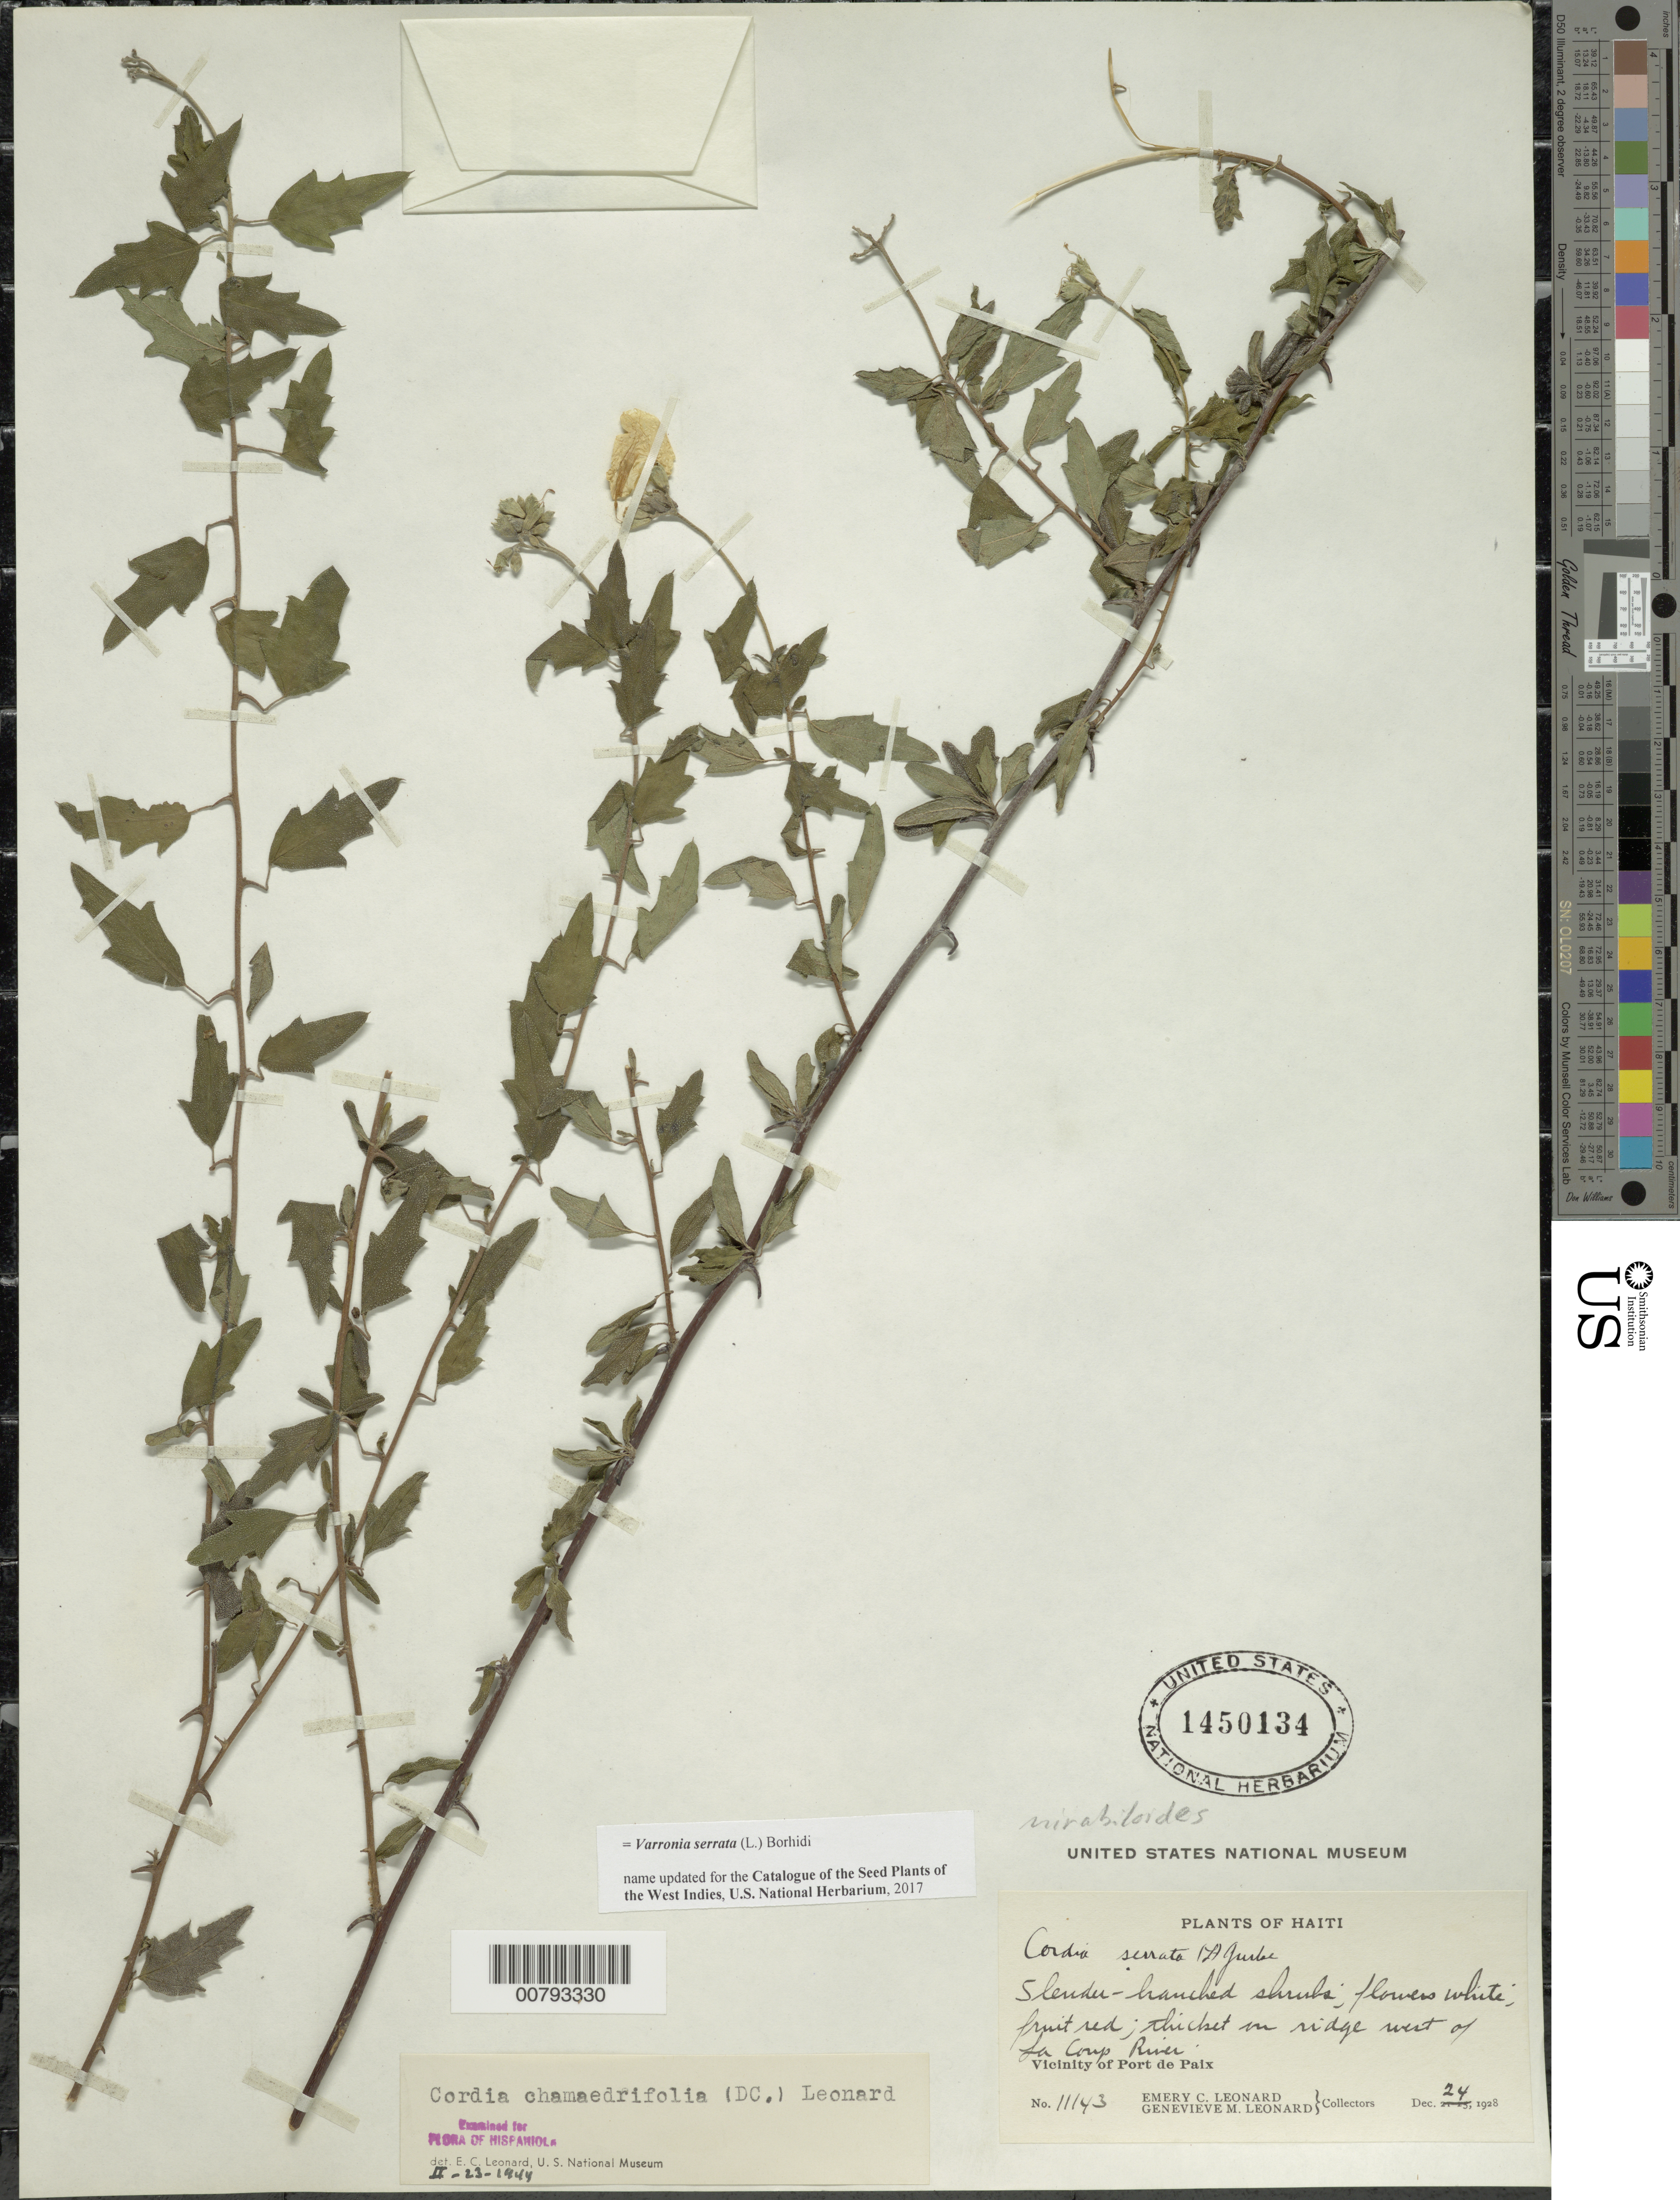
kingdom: Plantae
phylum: Tracheophyta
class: Magnoliopsida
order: Boraginales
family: Cordiaceae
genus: Varronia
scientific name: Varronia serrata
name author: (L.) Borhidi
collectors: E. C. Leonard & G. M. Leonard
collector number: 11143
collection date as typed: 24 Dec 1928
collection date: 1928-12-24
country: Haiti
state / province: Nord-Óuest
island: Hispaniola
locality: Vicinity of Port de Paix, on ridge west of La Camp River.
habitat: Thicket on ridge.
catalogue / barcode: US 1450134